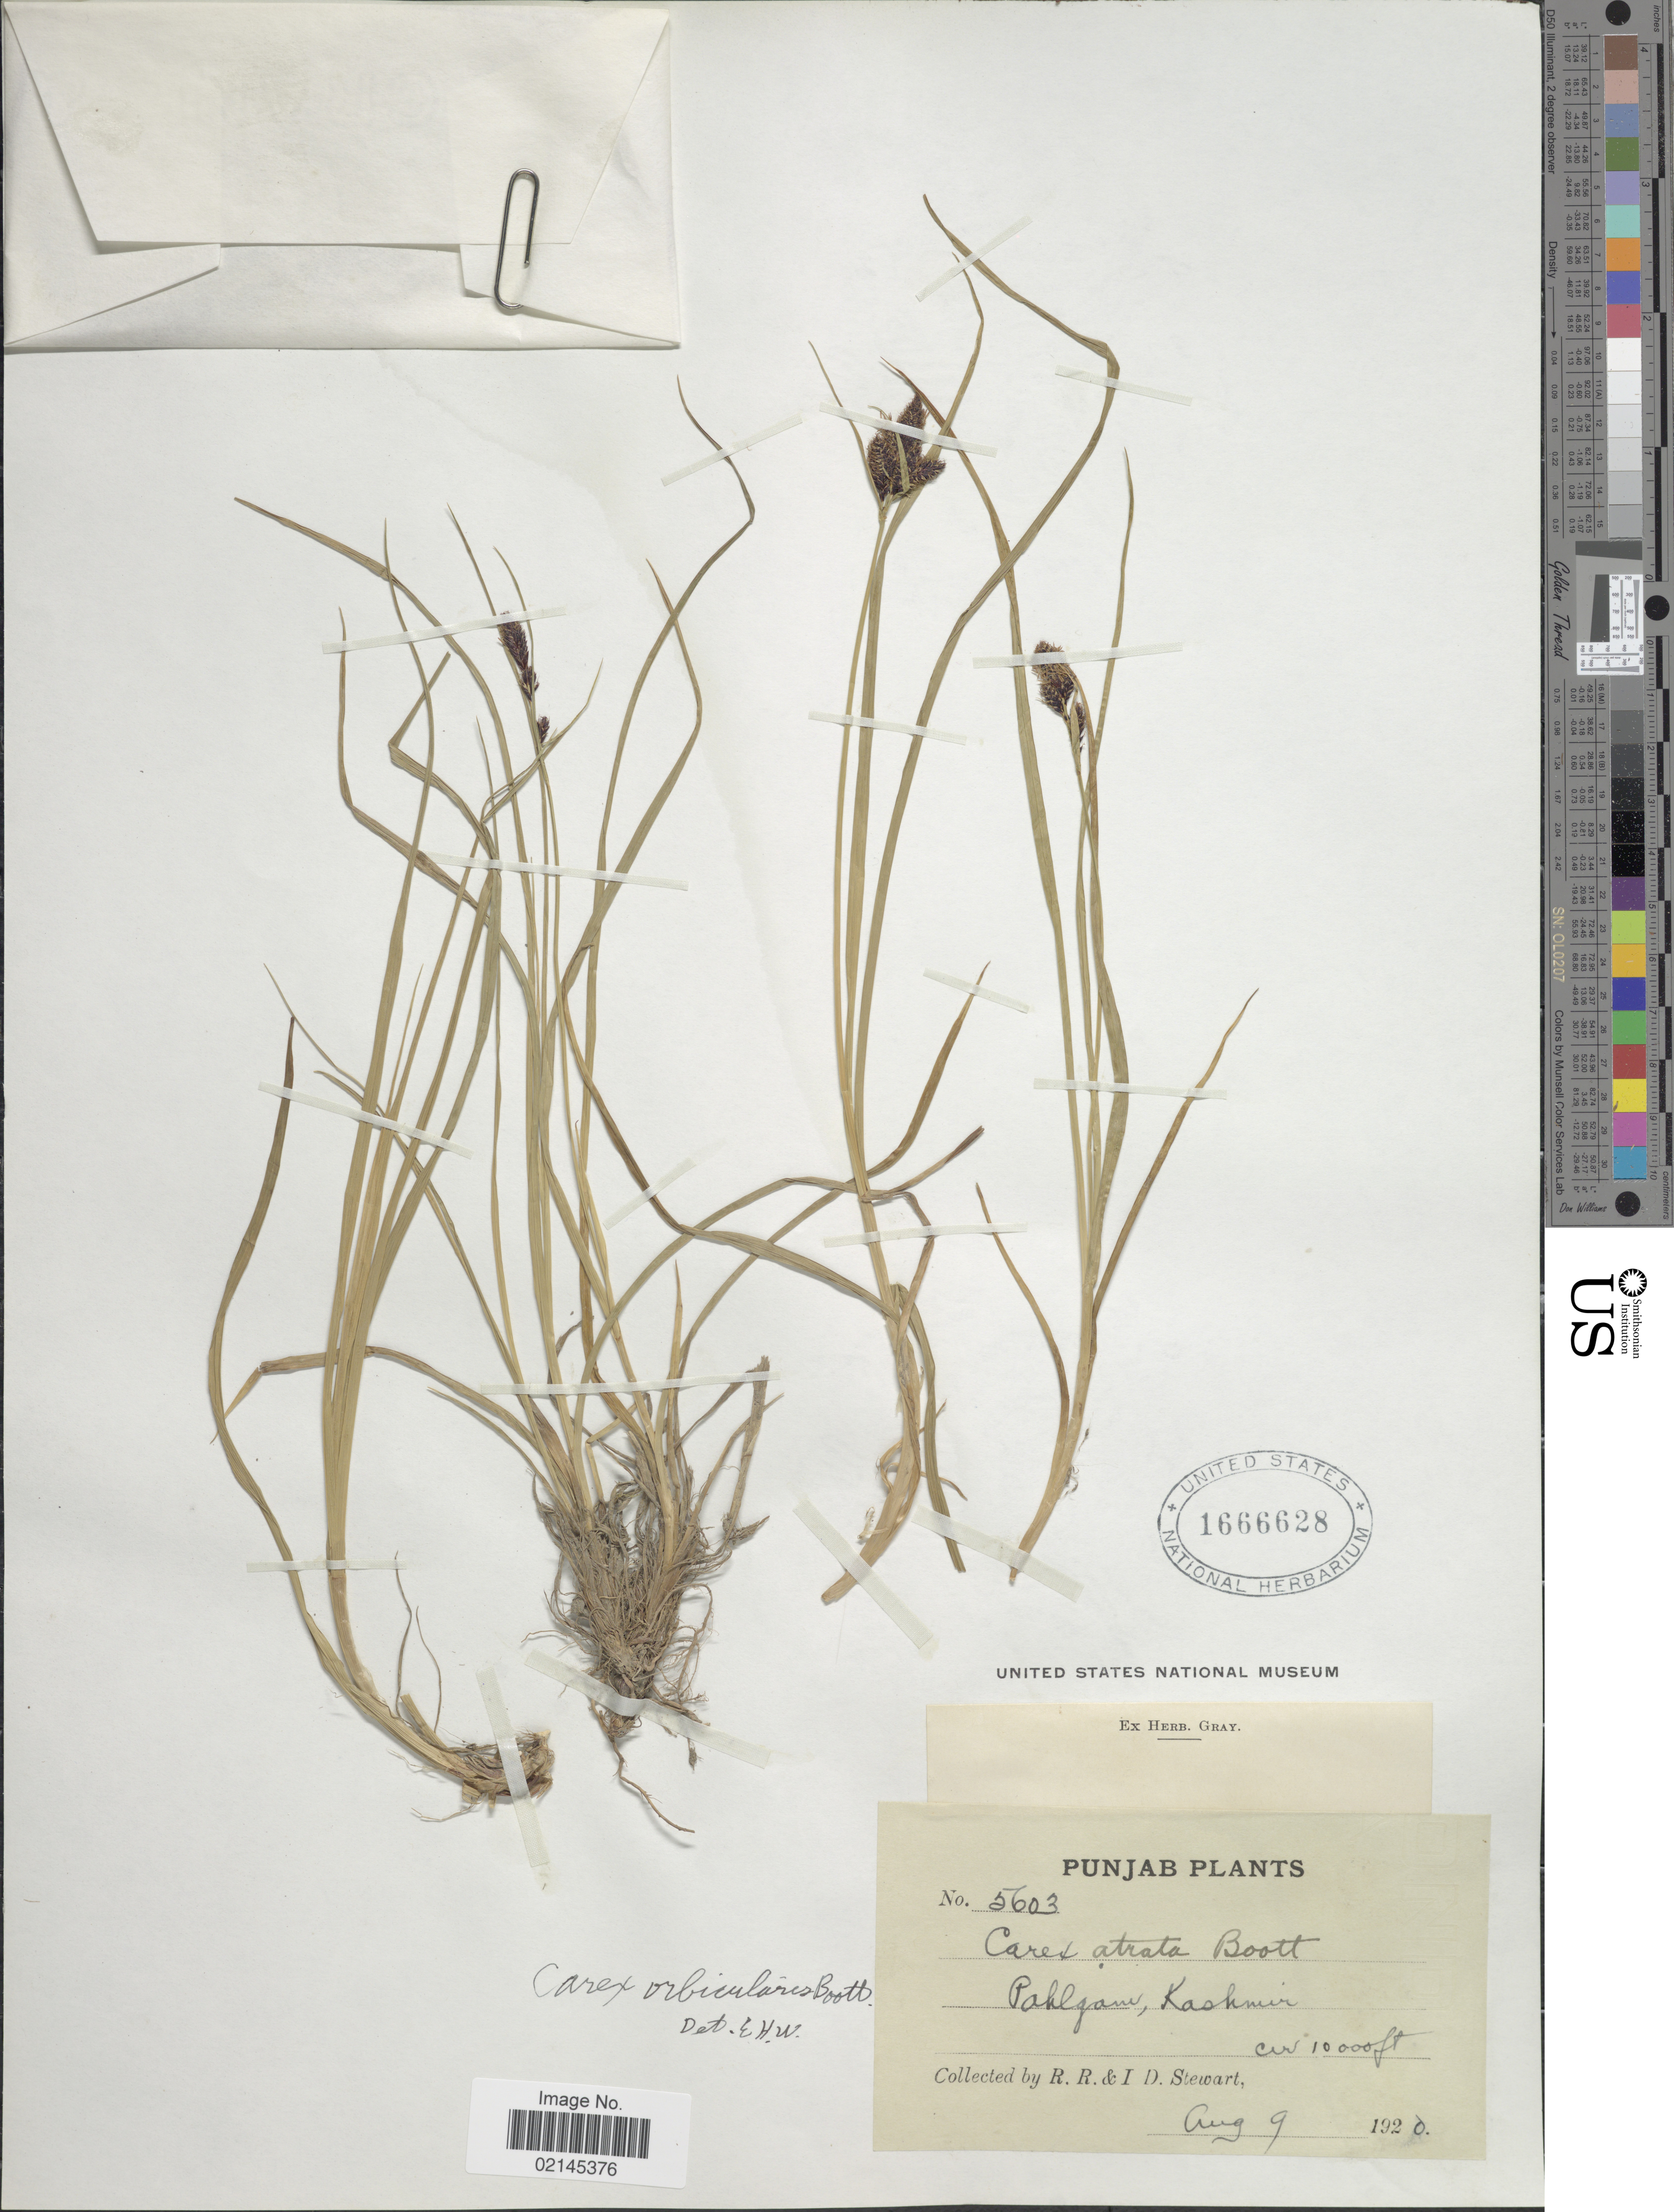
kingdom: Plantae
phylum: Tracheophyta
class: Liliopsida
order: Poales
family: Cyperaceae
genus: Carex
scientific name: Carex orbicularis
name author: Boott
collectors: R. R. Stewart & I. Stewart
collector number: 5603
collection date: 1920-07-09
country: India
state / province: Jammu and Kashmir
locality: Punjab, Pahlgam, Kashmir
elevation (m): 3048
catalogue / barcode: US 1666628